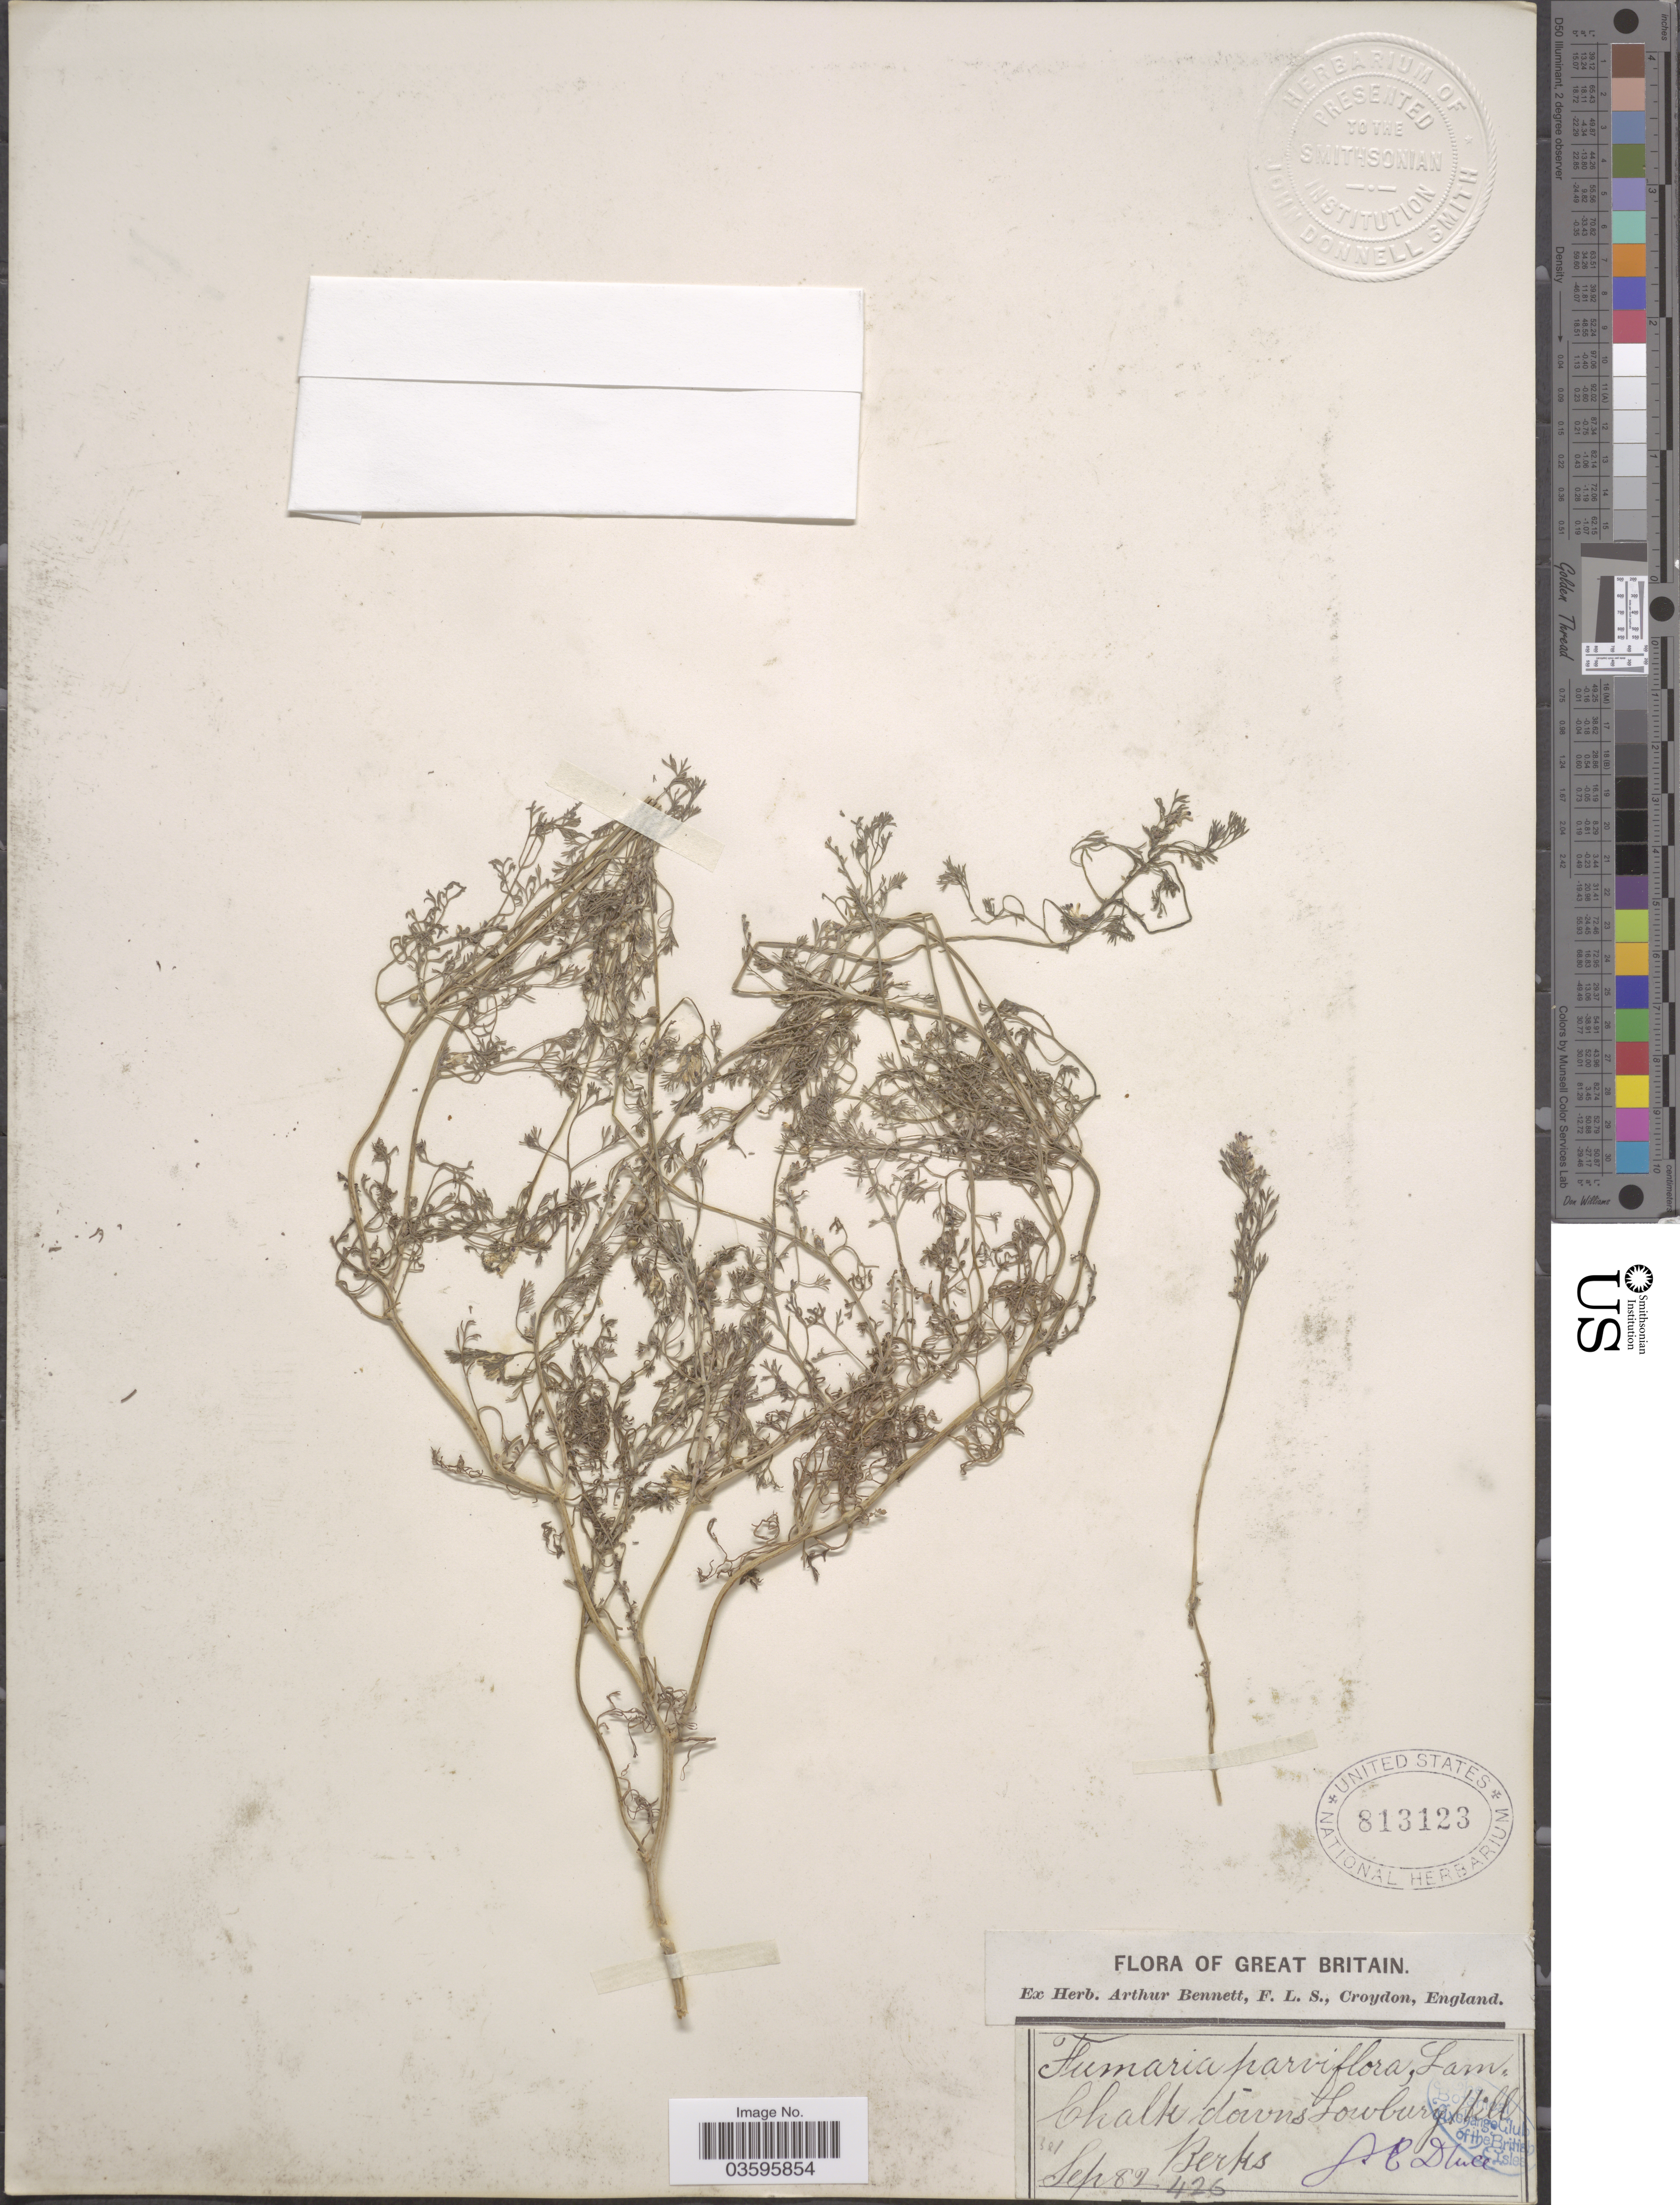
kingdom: Plantae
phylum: Tracheophyta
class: Magnoliopsida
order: Ranunculales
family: Papaveraceae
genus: Fumaria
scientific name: Fumaria parviflora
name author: Lam.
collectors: J. Dluce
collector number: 426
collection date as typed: Transcribed d/m/y: /9/82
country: United Kingdom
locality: Great Britain. Chalk downs Lowburg Hill. Berks.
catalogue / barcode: US 813123